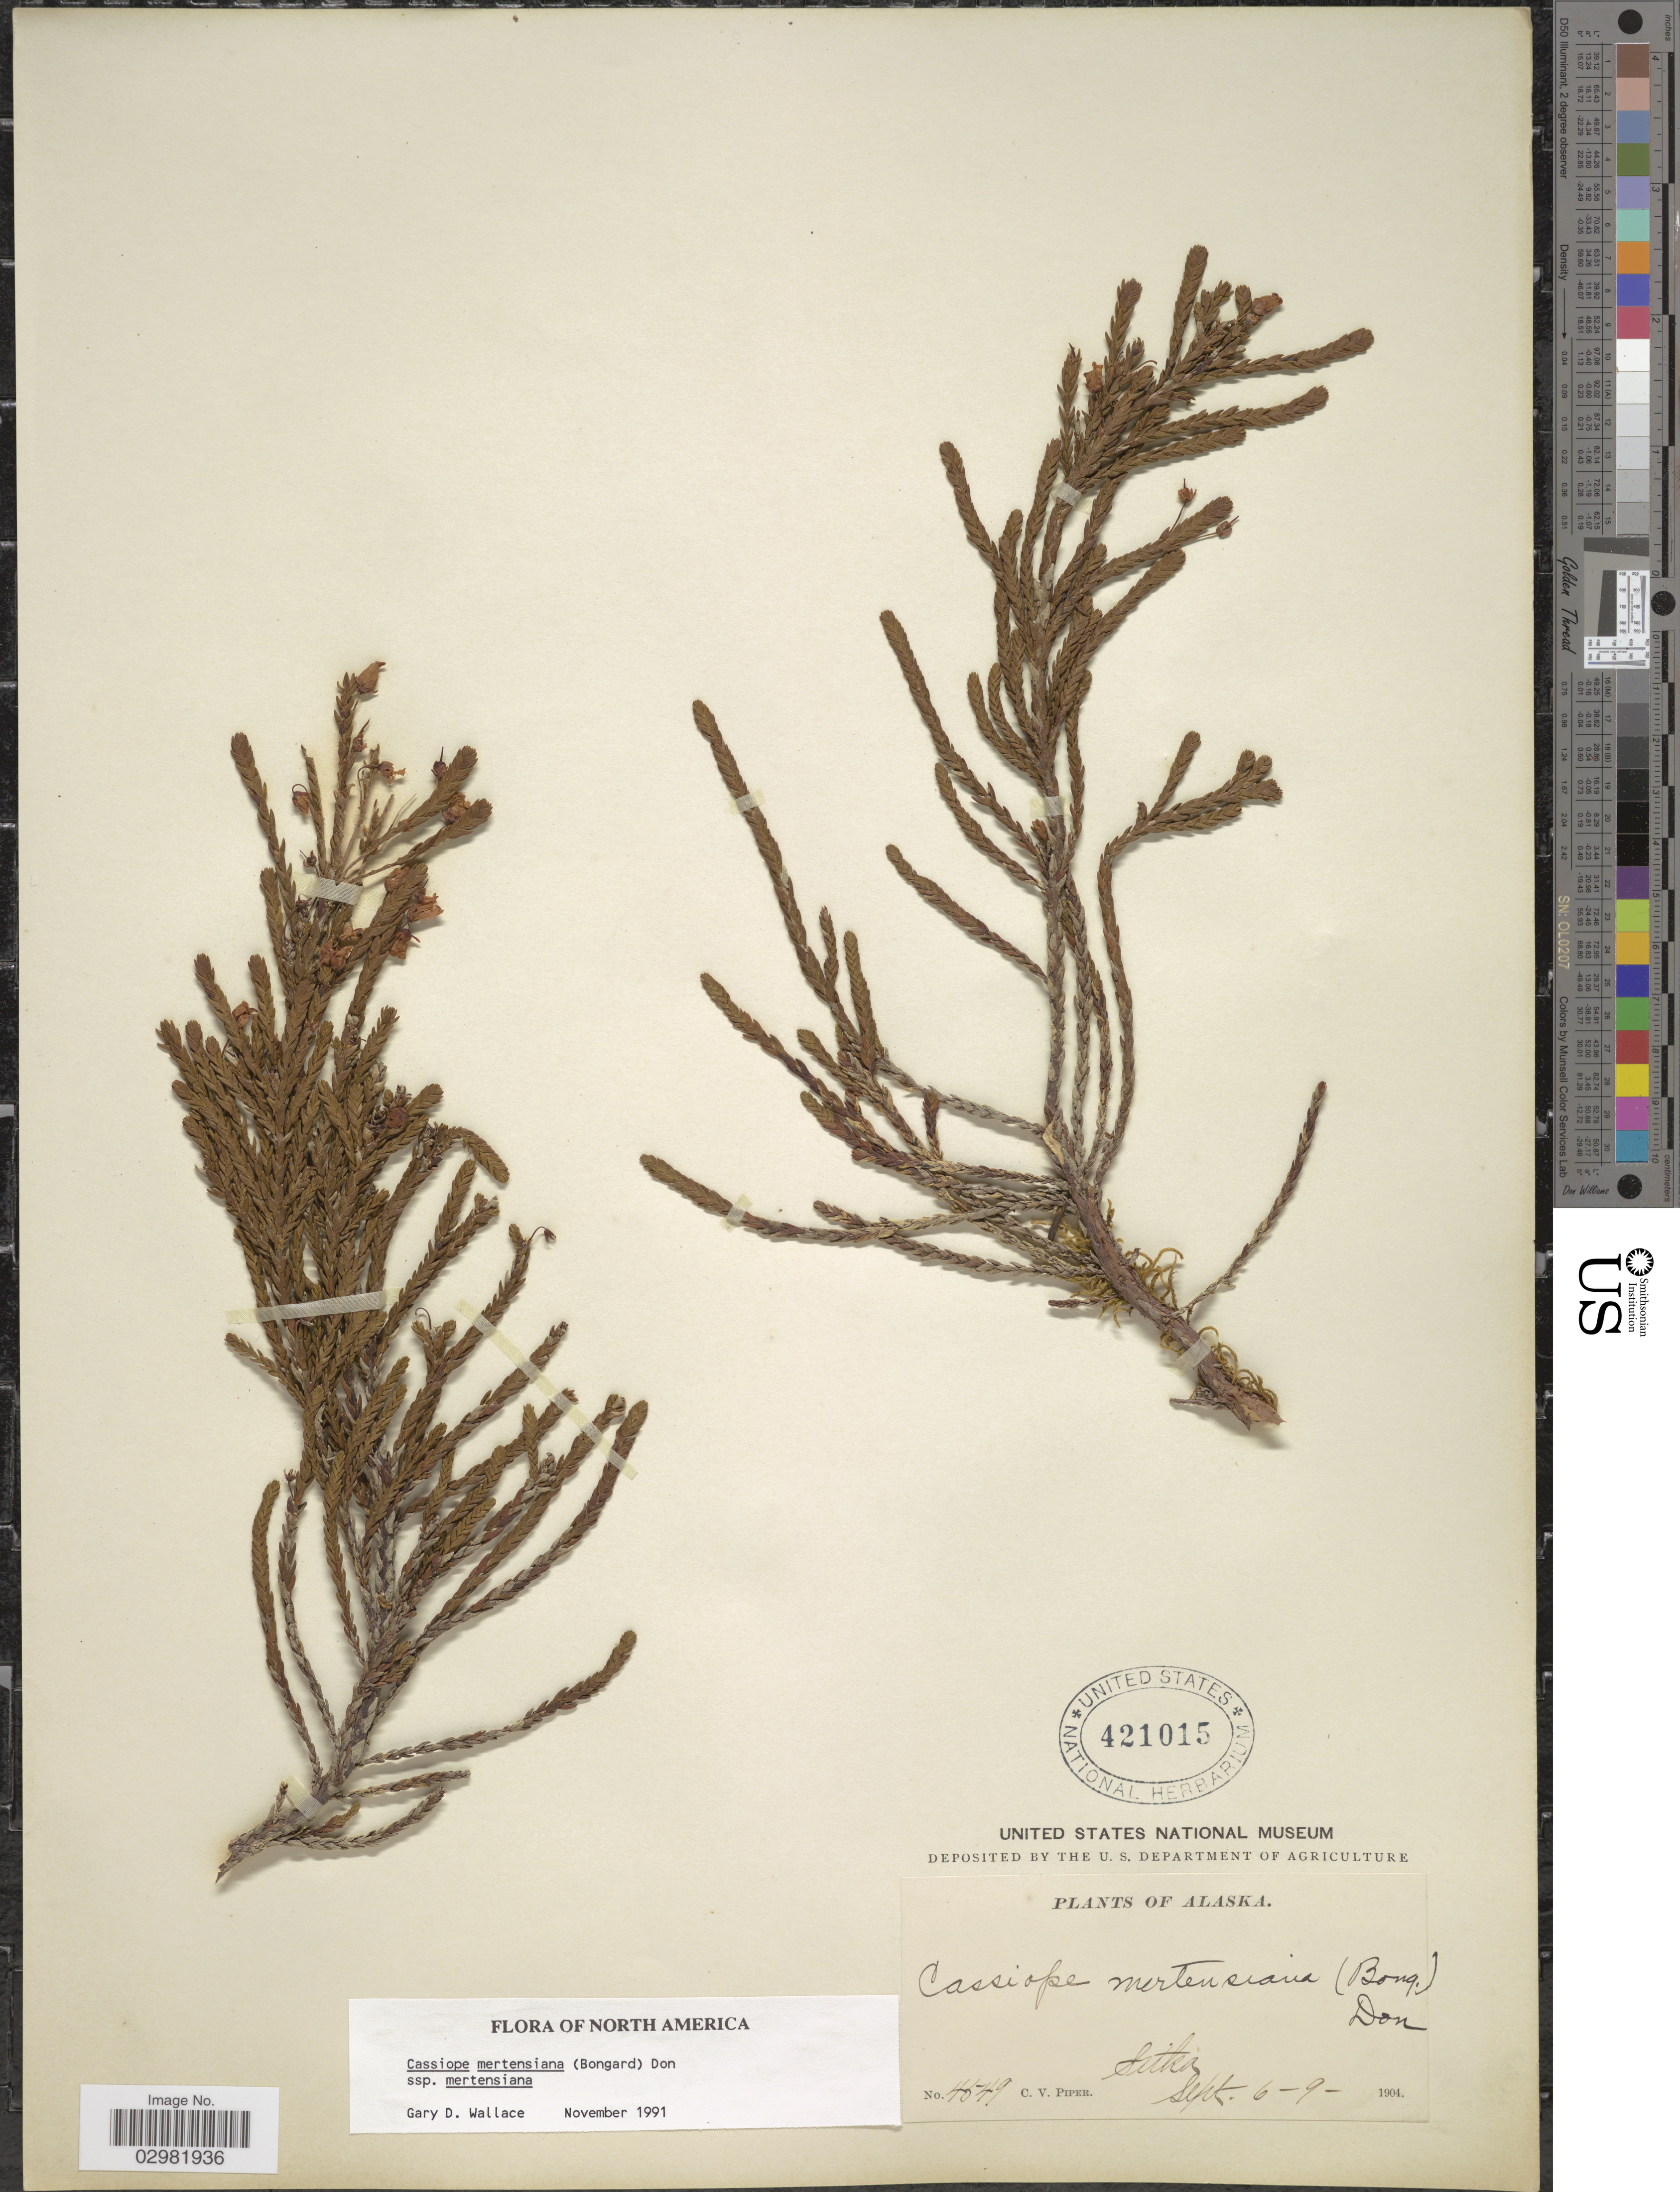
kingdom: Plantae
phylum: Tracheophyta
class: Magnoliopsida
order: Ericales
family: Ericaceae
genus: Cassiope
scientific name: Cassiope mertensiana subsp. mertensiana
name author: (Bong.) G. Don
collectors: C. V. Piper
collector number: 4549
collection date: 1904-09-06/1904-09-09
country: United States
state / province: Alaska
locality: Sitka.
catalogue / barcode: US 421015